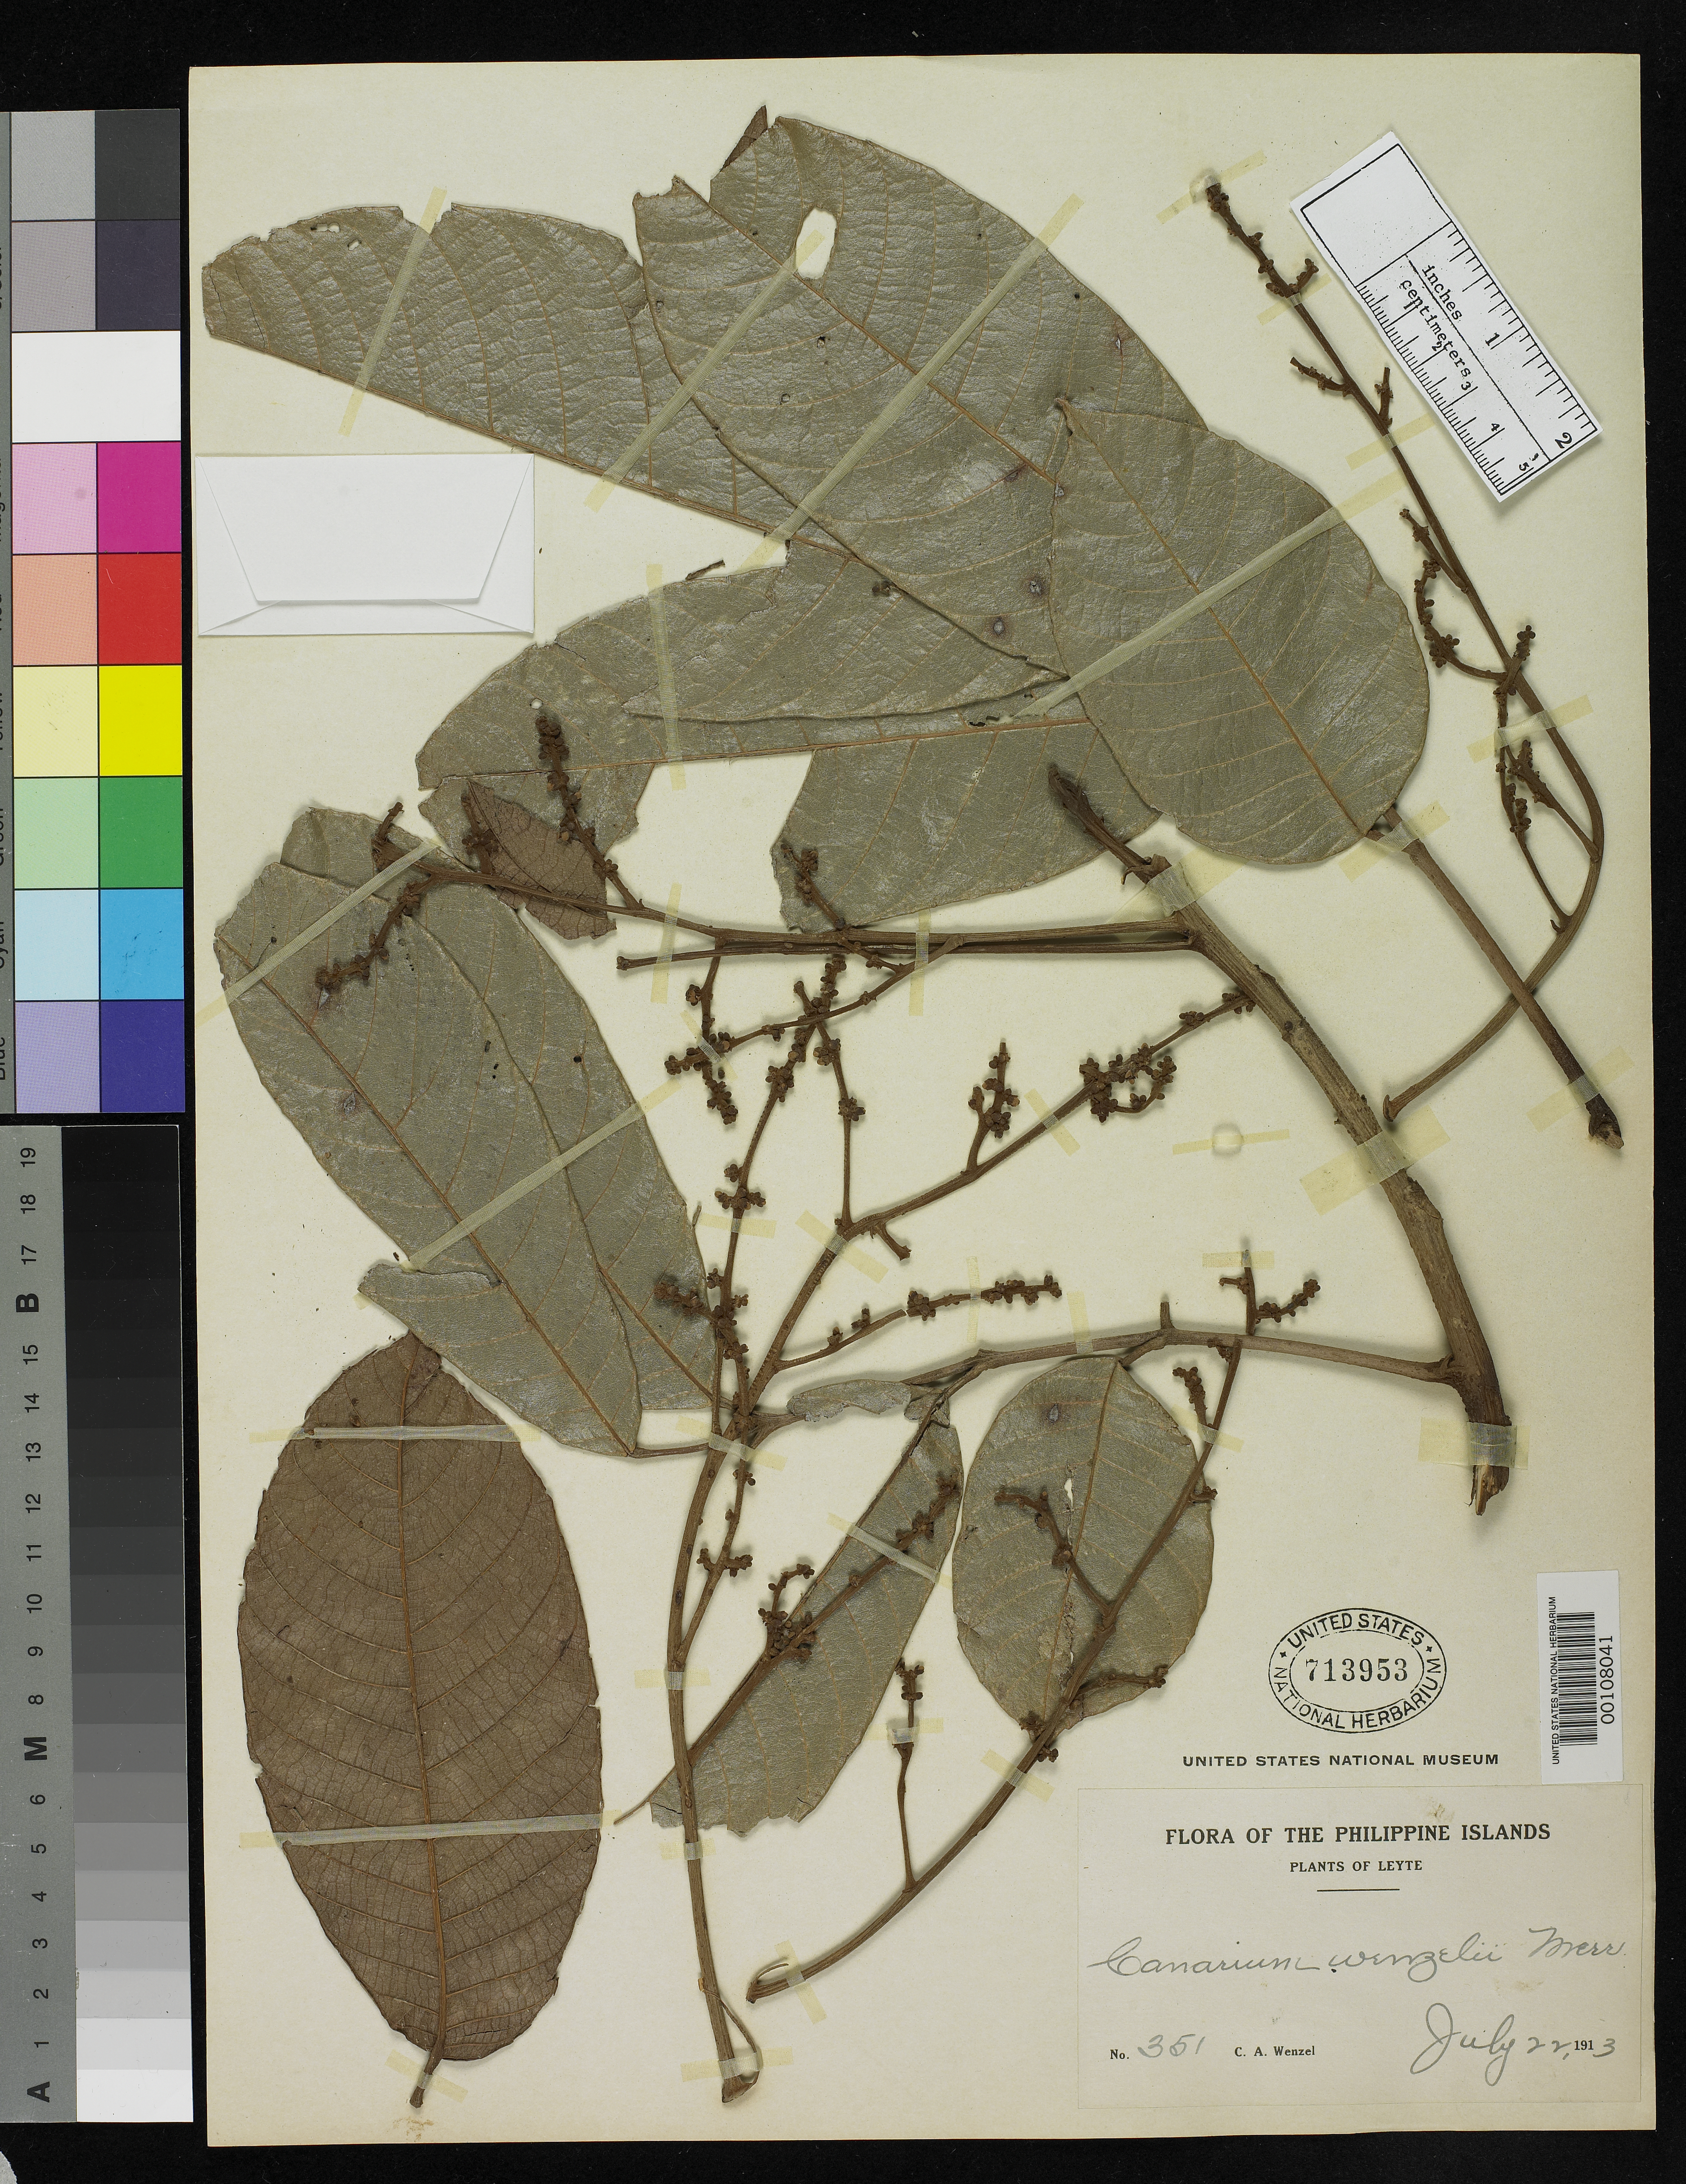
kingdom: Plantae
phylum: Tracheophyta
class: Magnoliopsida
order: Sapindales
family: Burseraceae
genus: Canarium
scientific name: Canarium wenzelii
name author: Merr.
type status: Isotype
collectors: C. Wenzel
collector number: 351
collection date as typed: Aug 1913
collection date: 1913-08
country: Philippines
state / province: Eastern Visayas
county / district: Leyte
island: Leyte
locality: Dagami.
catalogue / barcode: US 713953